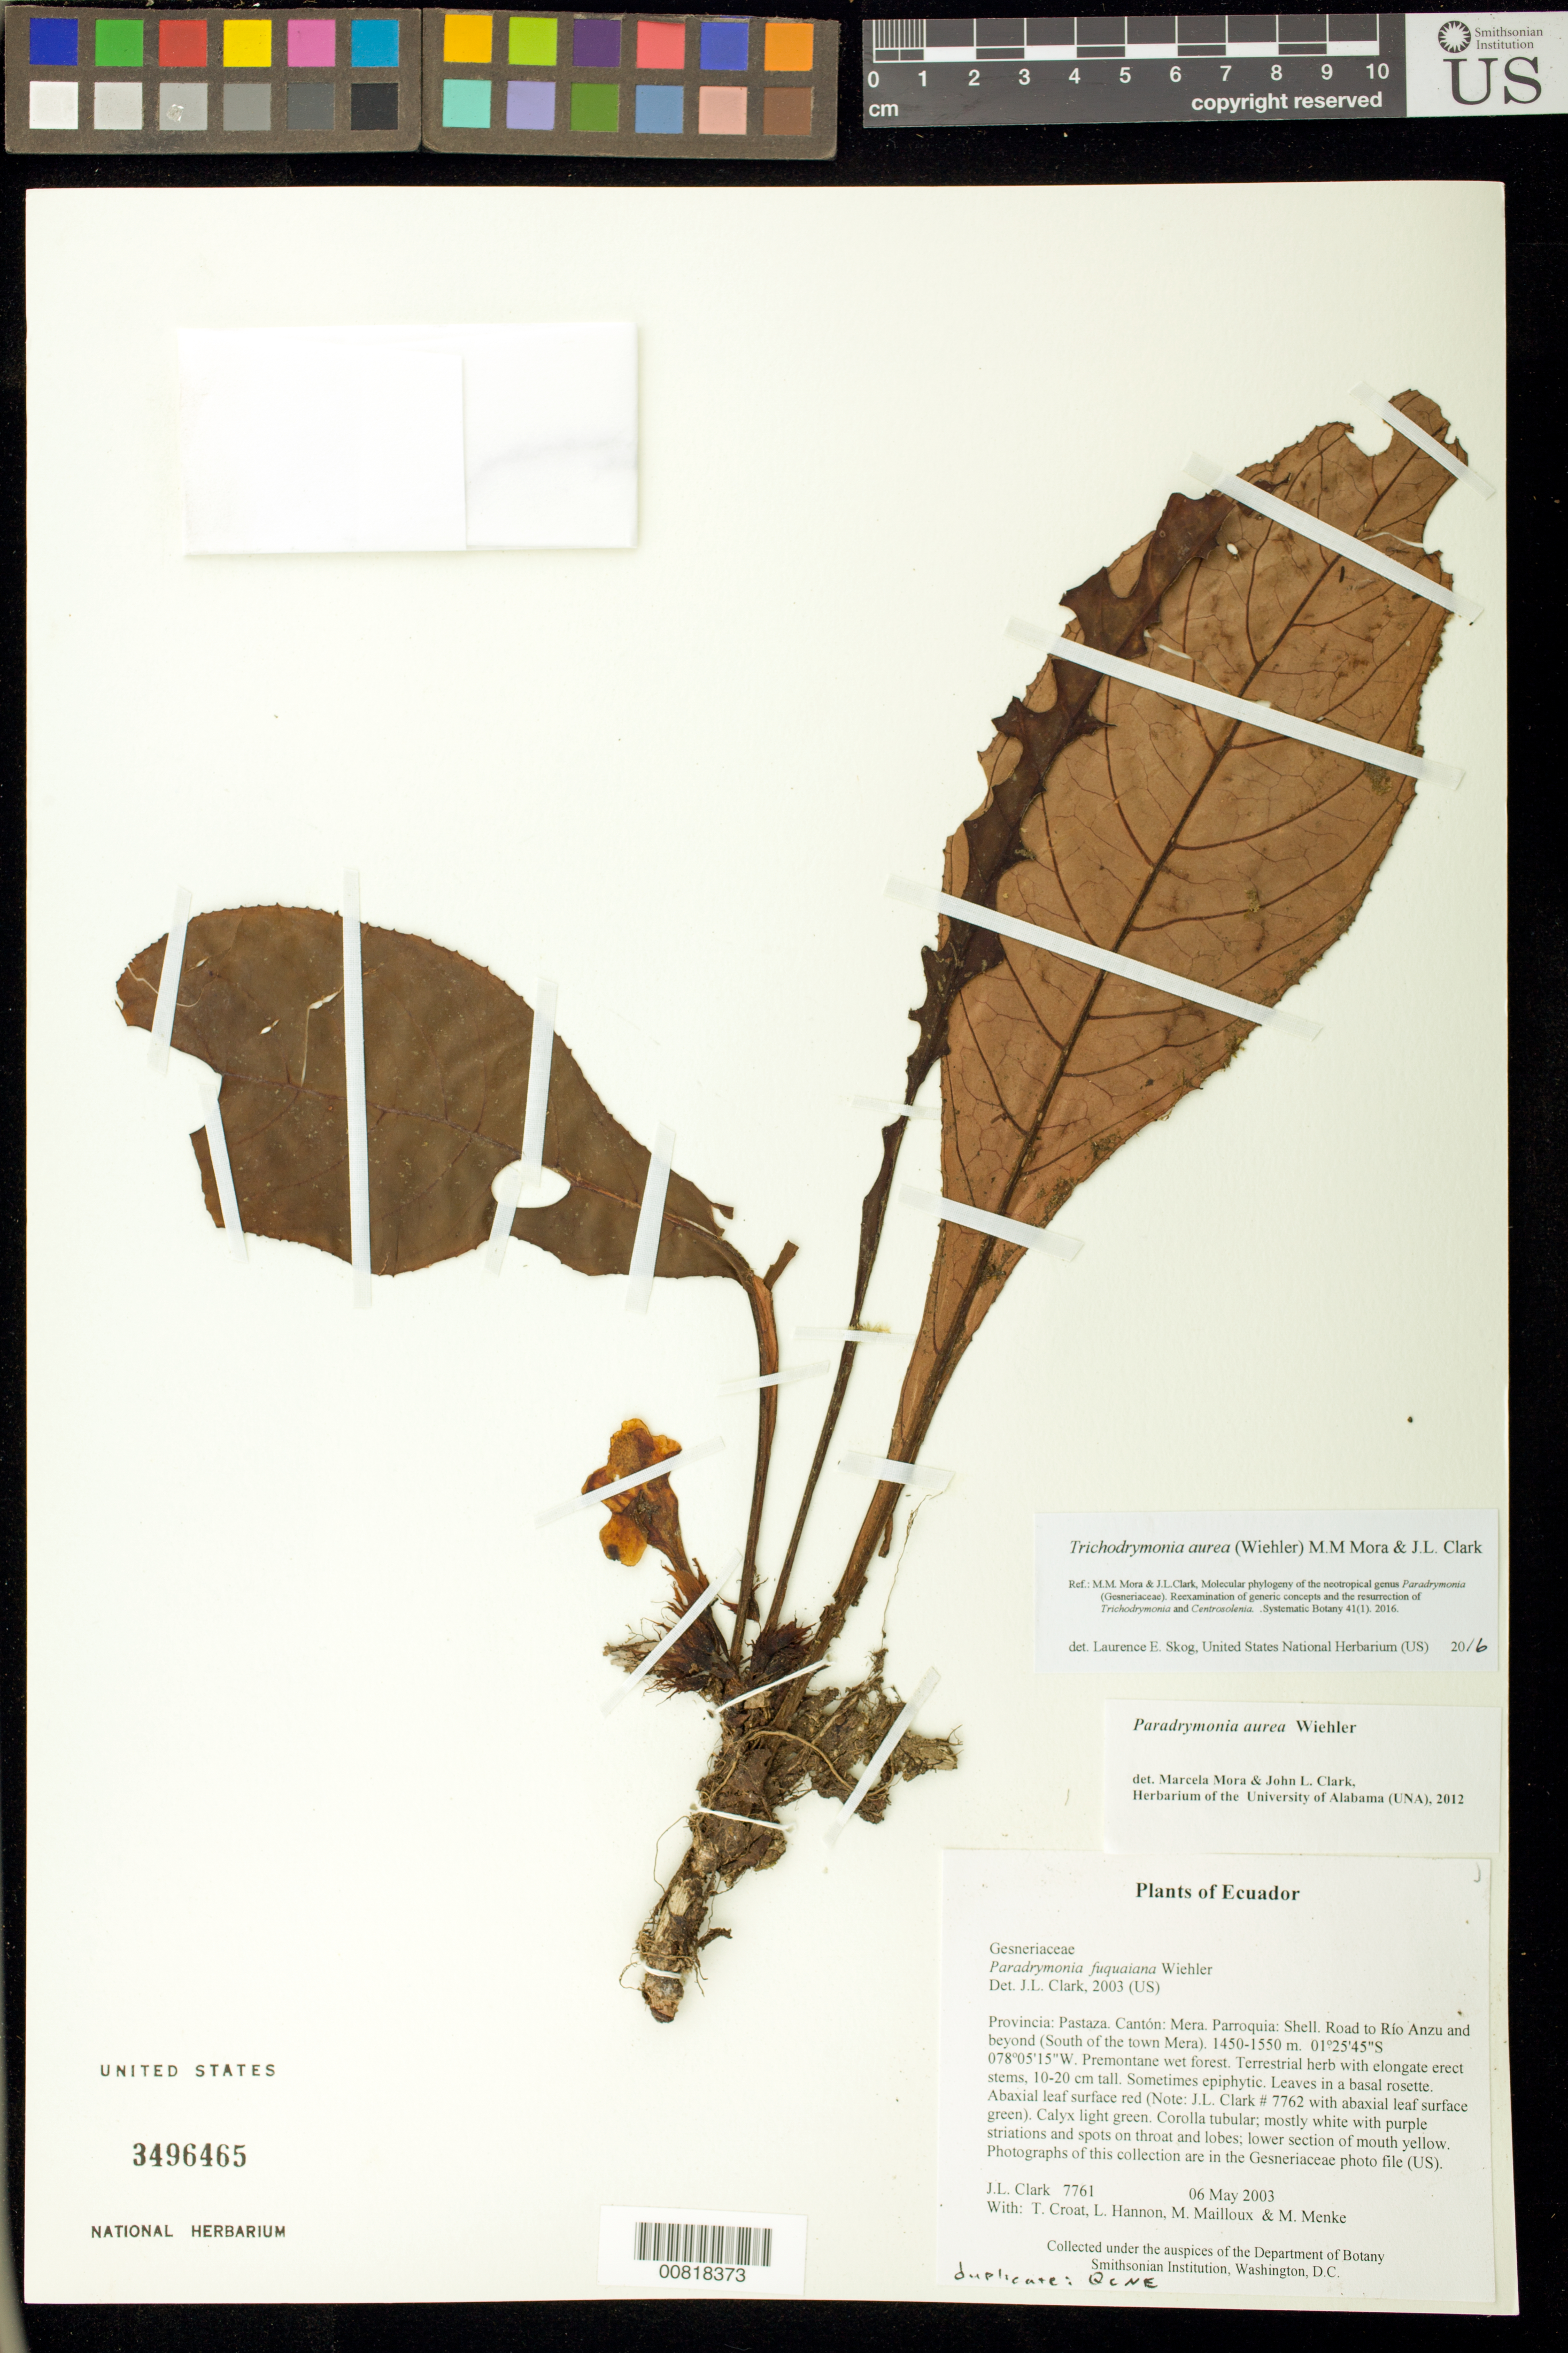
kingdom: Plantae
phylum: Tracheophyta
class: Magnoliopsida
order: Lamiales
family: Gesneriaceae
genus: Trichodrymonia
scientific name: Trichodrymonia aurea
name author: (Wiehler) M.M. Mora & J.L. Clark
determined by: Skog, Laurence E.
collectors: J. L. Clark, T. B. Croat, L. Hannon, M. Mailloux & M. Menke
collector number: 7761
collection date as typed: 06 May 2003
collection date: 2003-05-06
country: Ecuador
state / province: Pastaza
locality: Mera. Parroquia: Shell. Road to Río Anzu and beyond (South of the town Mera).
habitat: Premontane wet forest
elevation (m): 1450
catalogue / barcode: US 3496465